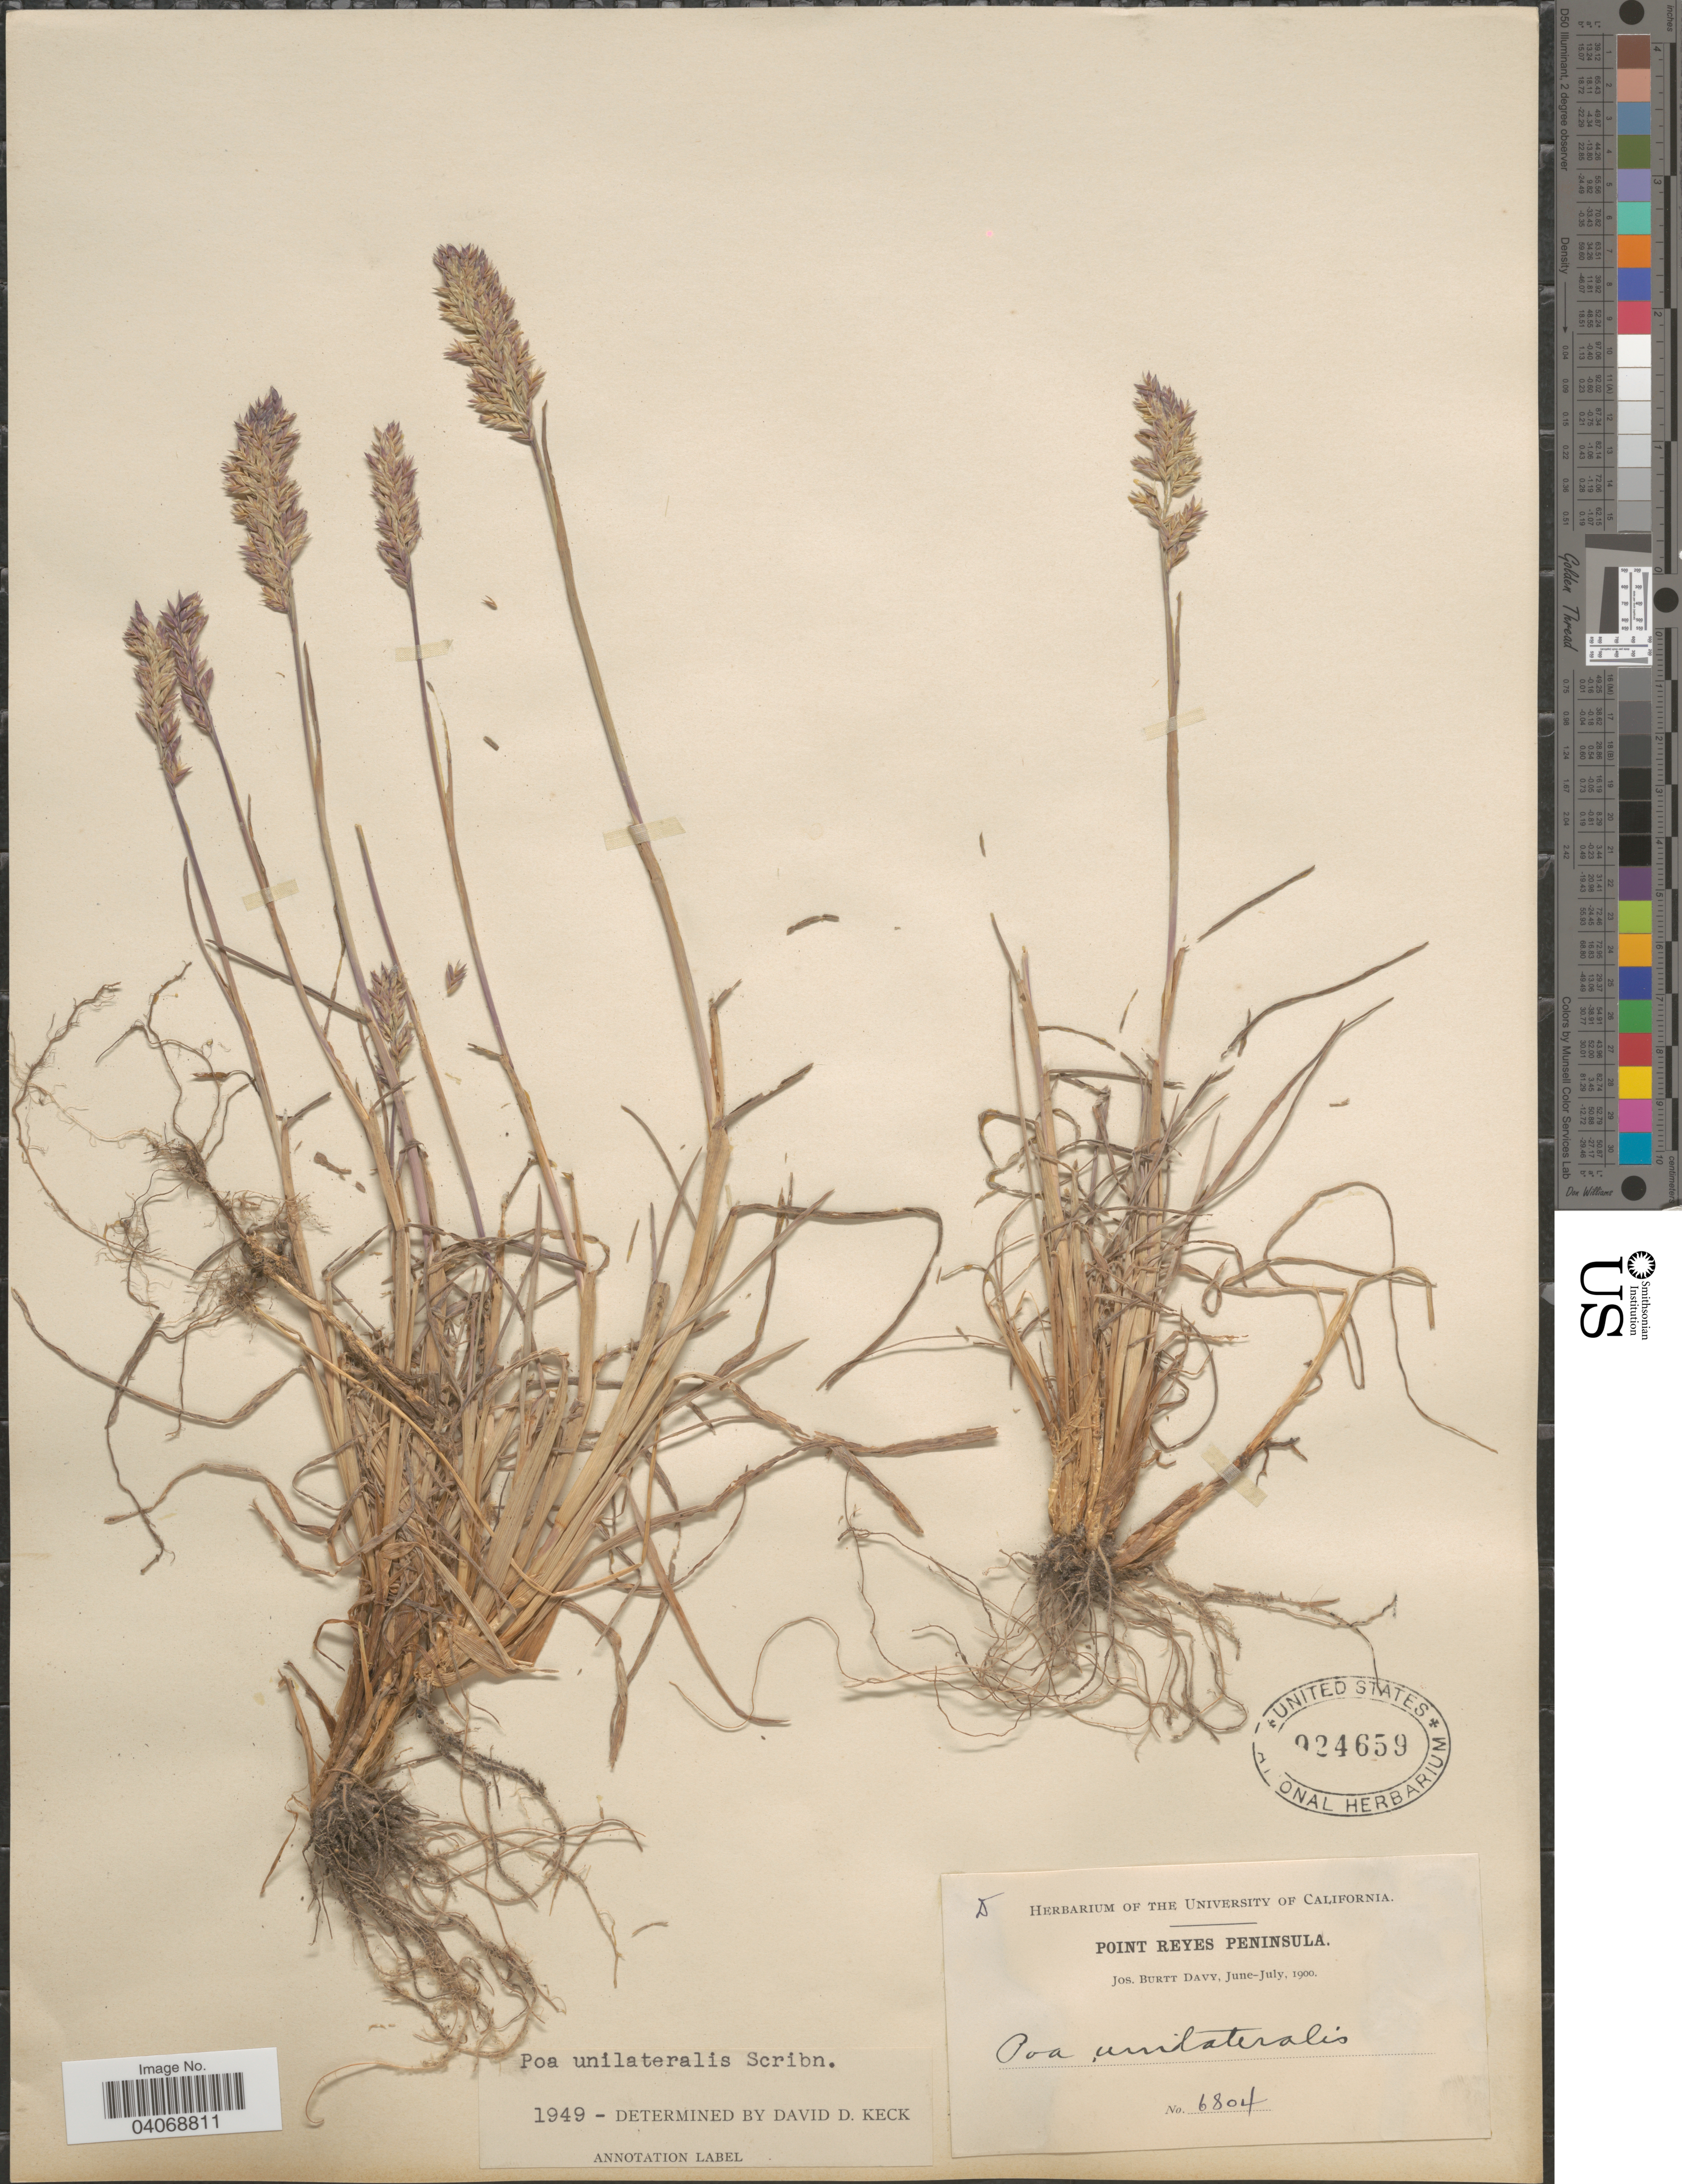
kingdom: Plantae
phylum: Tracheophyta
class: Liliopsida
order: Poales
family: Poaceae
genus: Poa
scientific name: Poa unilateralis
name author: Scribn. ex Vasey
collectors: J. Burtt Davy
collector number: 6804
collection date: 1900-06/1900-07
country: United States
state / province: California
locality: Point Reyes Peninsula.